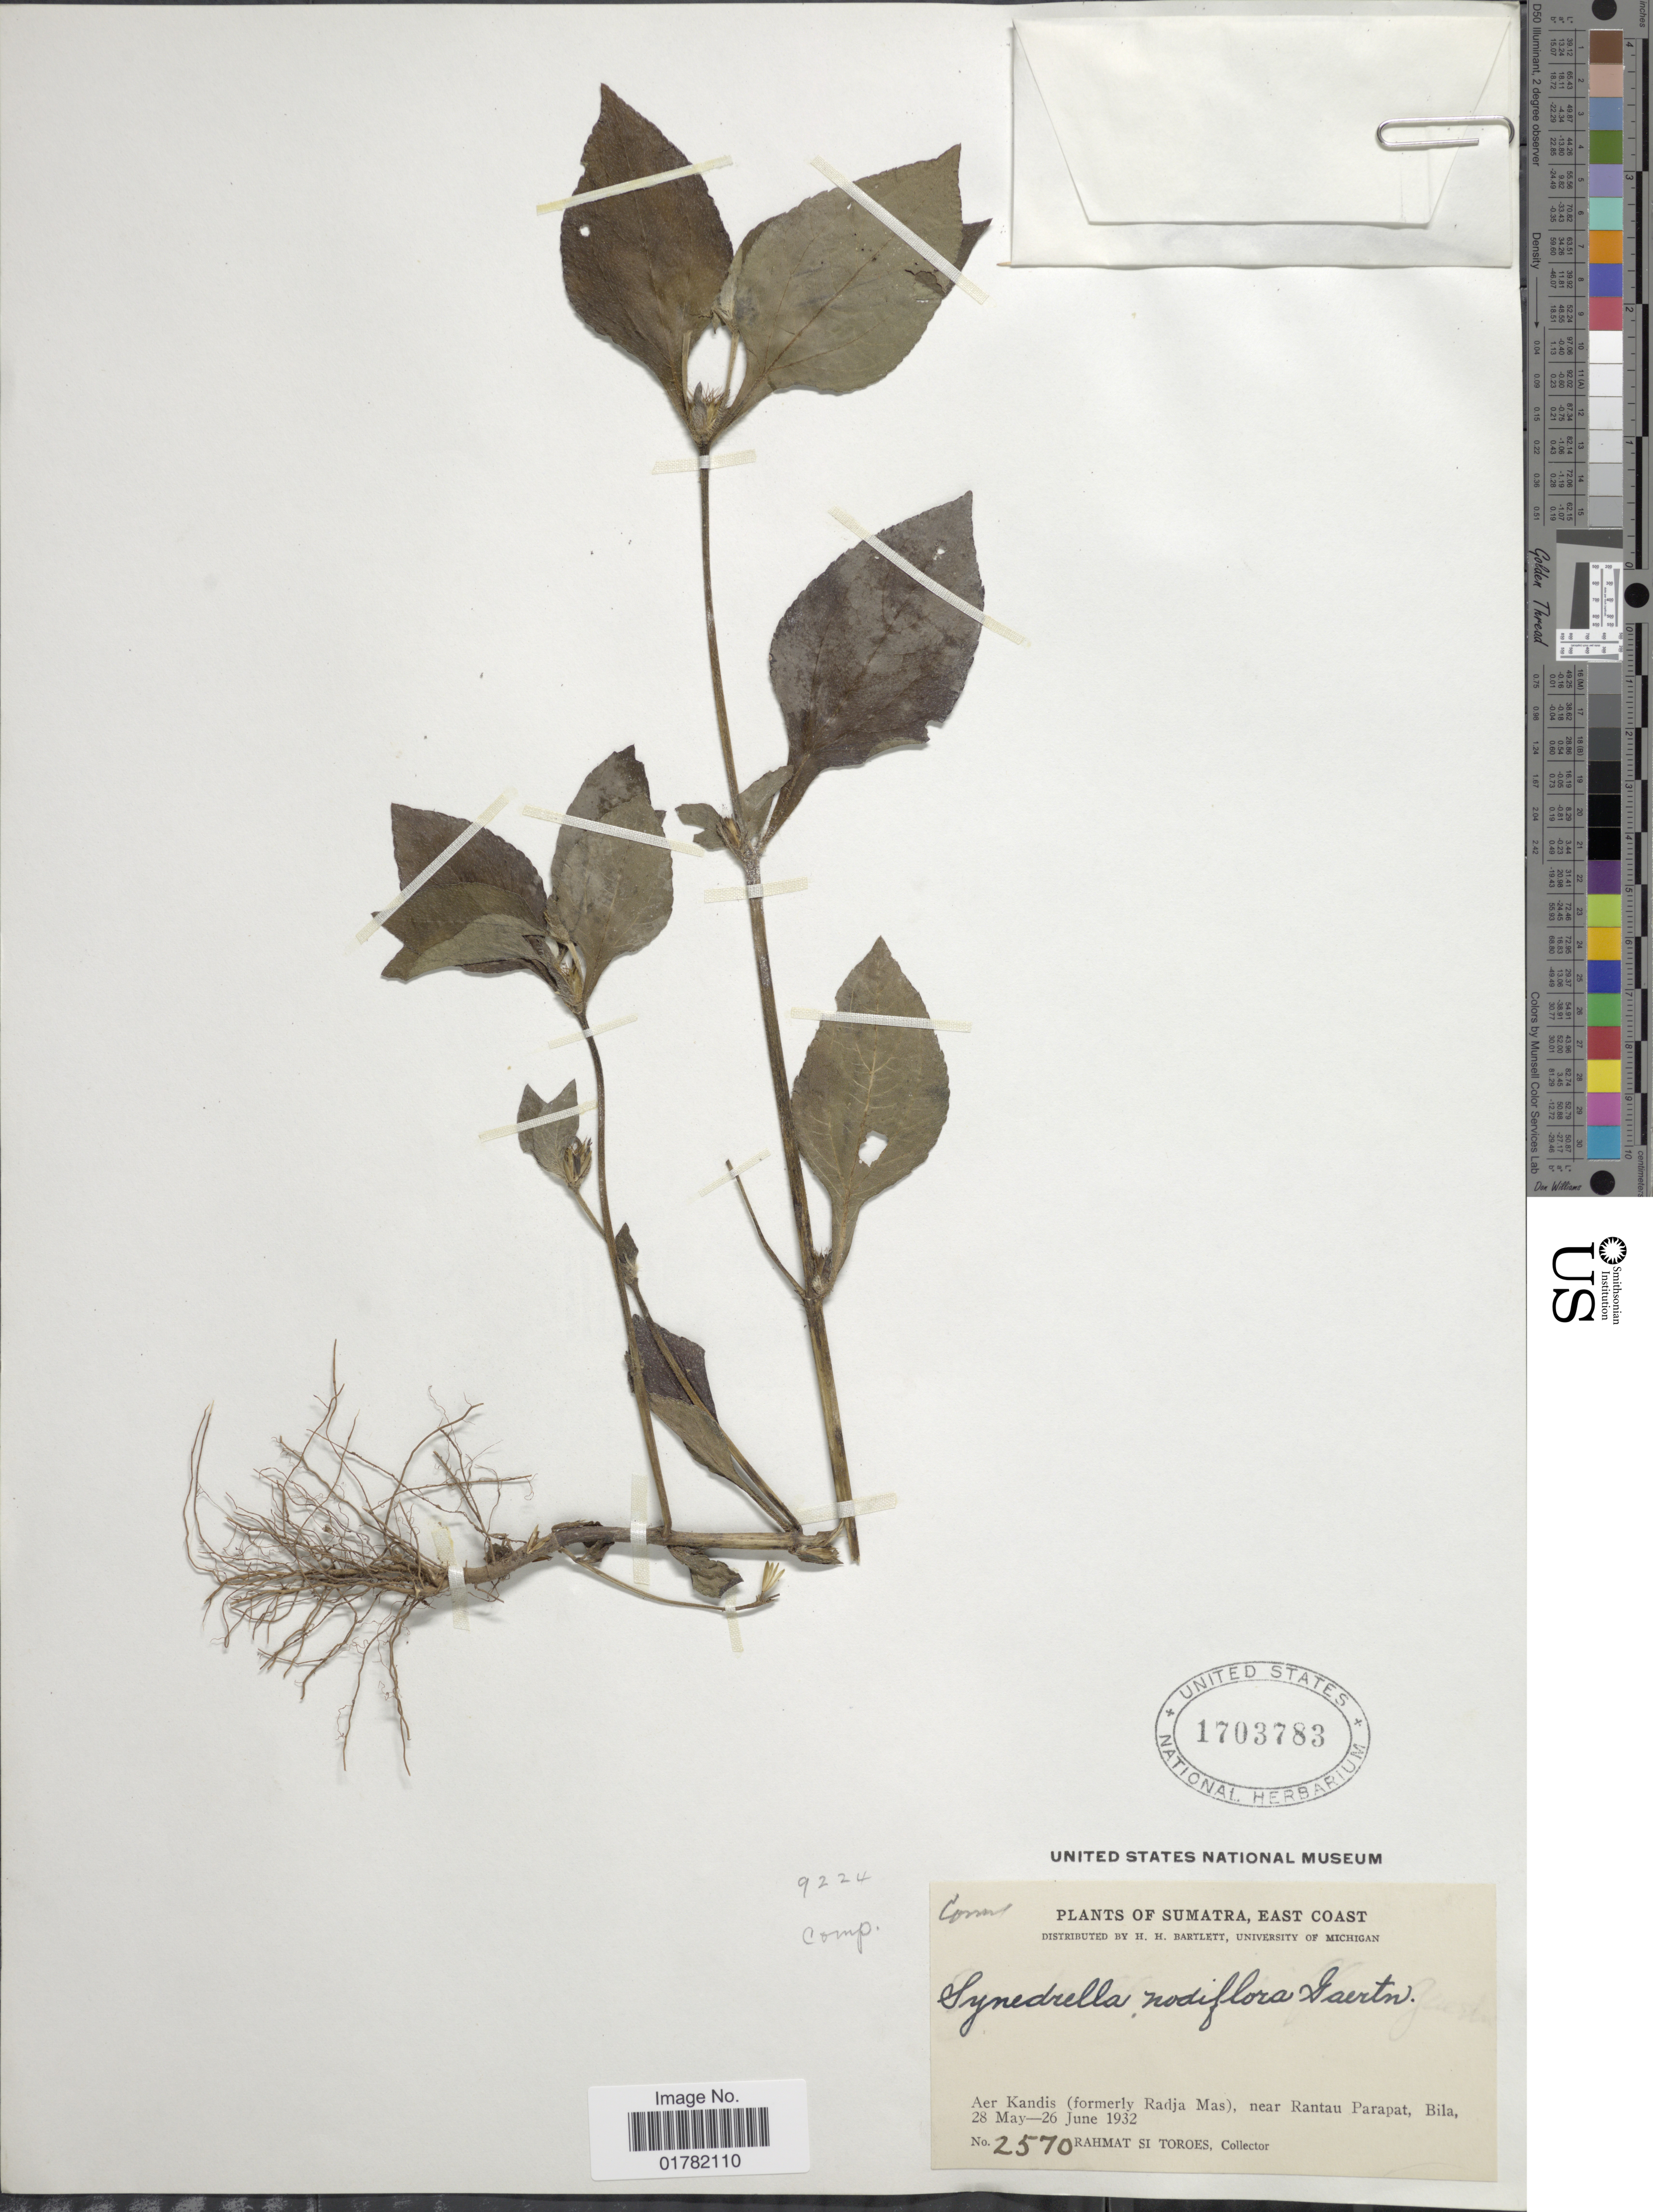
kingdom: Plantae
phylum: Tracheophyta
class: Magnoliopsida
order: Asterales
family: Asteraceae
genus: Synedrella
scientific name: Synedrella nodiflora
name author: (L.) Gaertn.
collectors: Rahmat Si Boeea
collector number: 2570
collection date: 1932-05-28/1932-06-26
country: Indonesia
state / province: Sumatra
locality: East Coast, Aer Kandis (formerly Radja Mas), near Rantau Parapat, Bila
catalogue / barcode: US 1703783